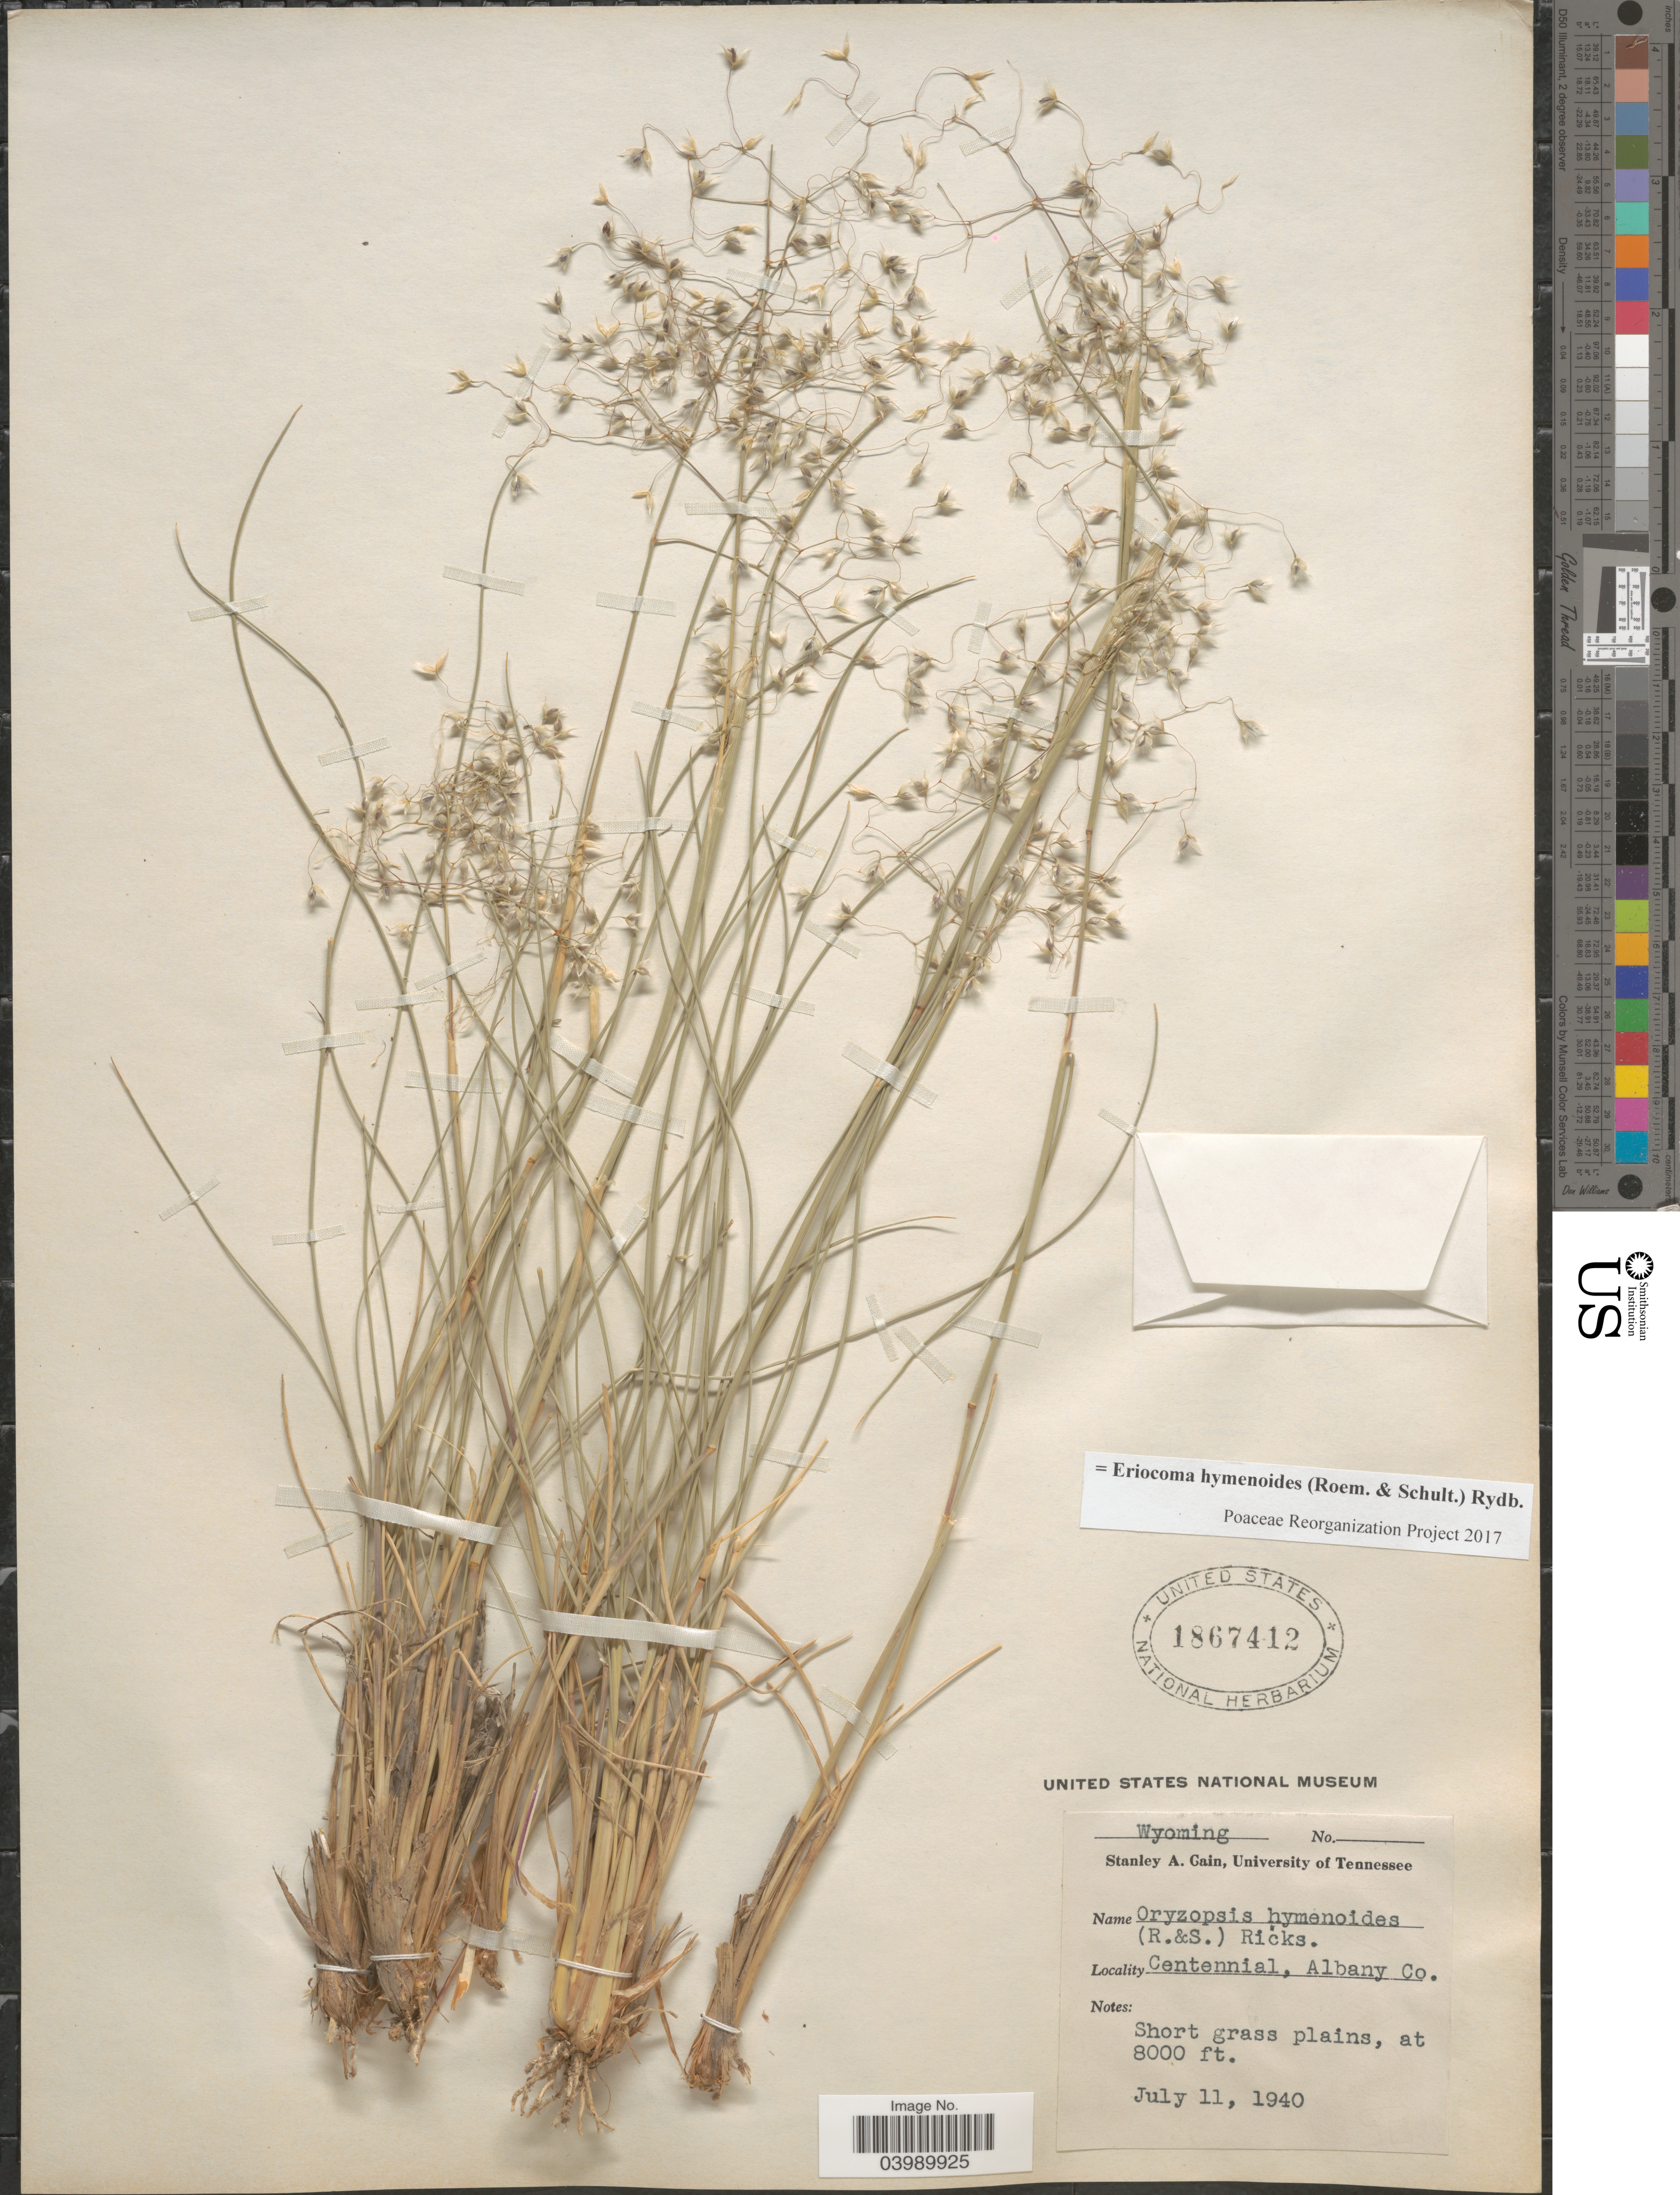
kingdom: Plantae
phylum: Tracheophyta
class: Liliopsida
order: Poales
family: Poaceae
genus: Eriocoma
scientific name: Eriocoma hymenoides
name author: (Roem. & Schult.) Rydb.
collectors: S. A. Gain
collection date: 1940-07-11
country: United States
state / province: Wyoming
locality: Centennial, Albany Co.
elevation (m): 2438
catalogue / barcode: US 1867412